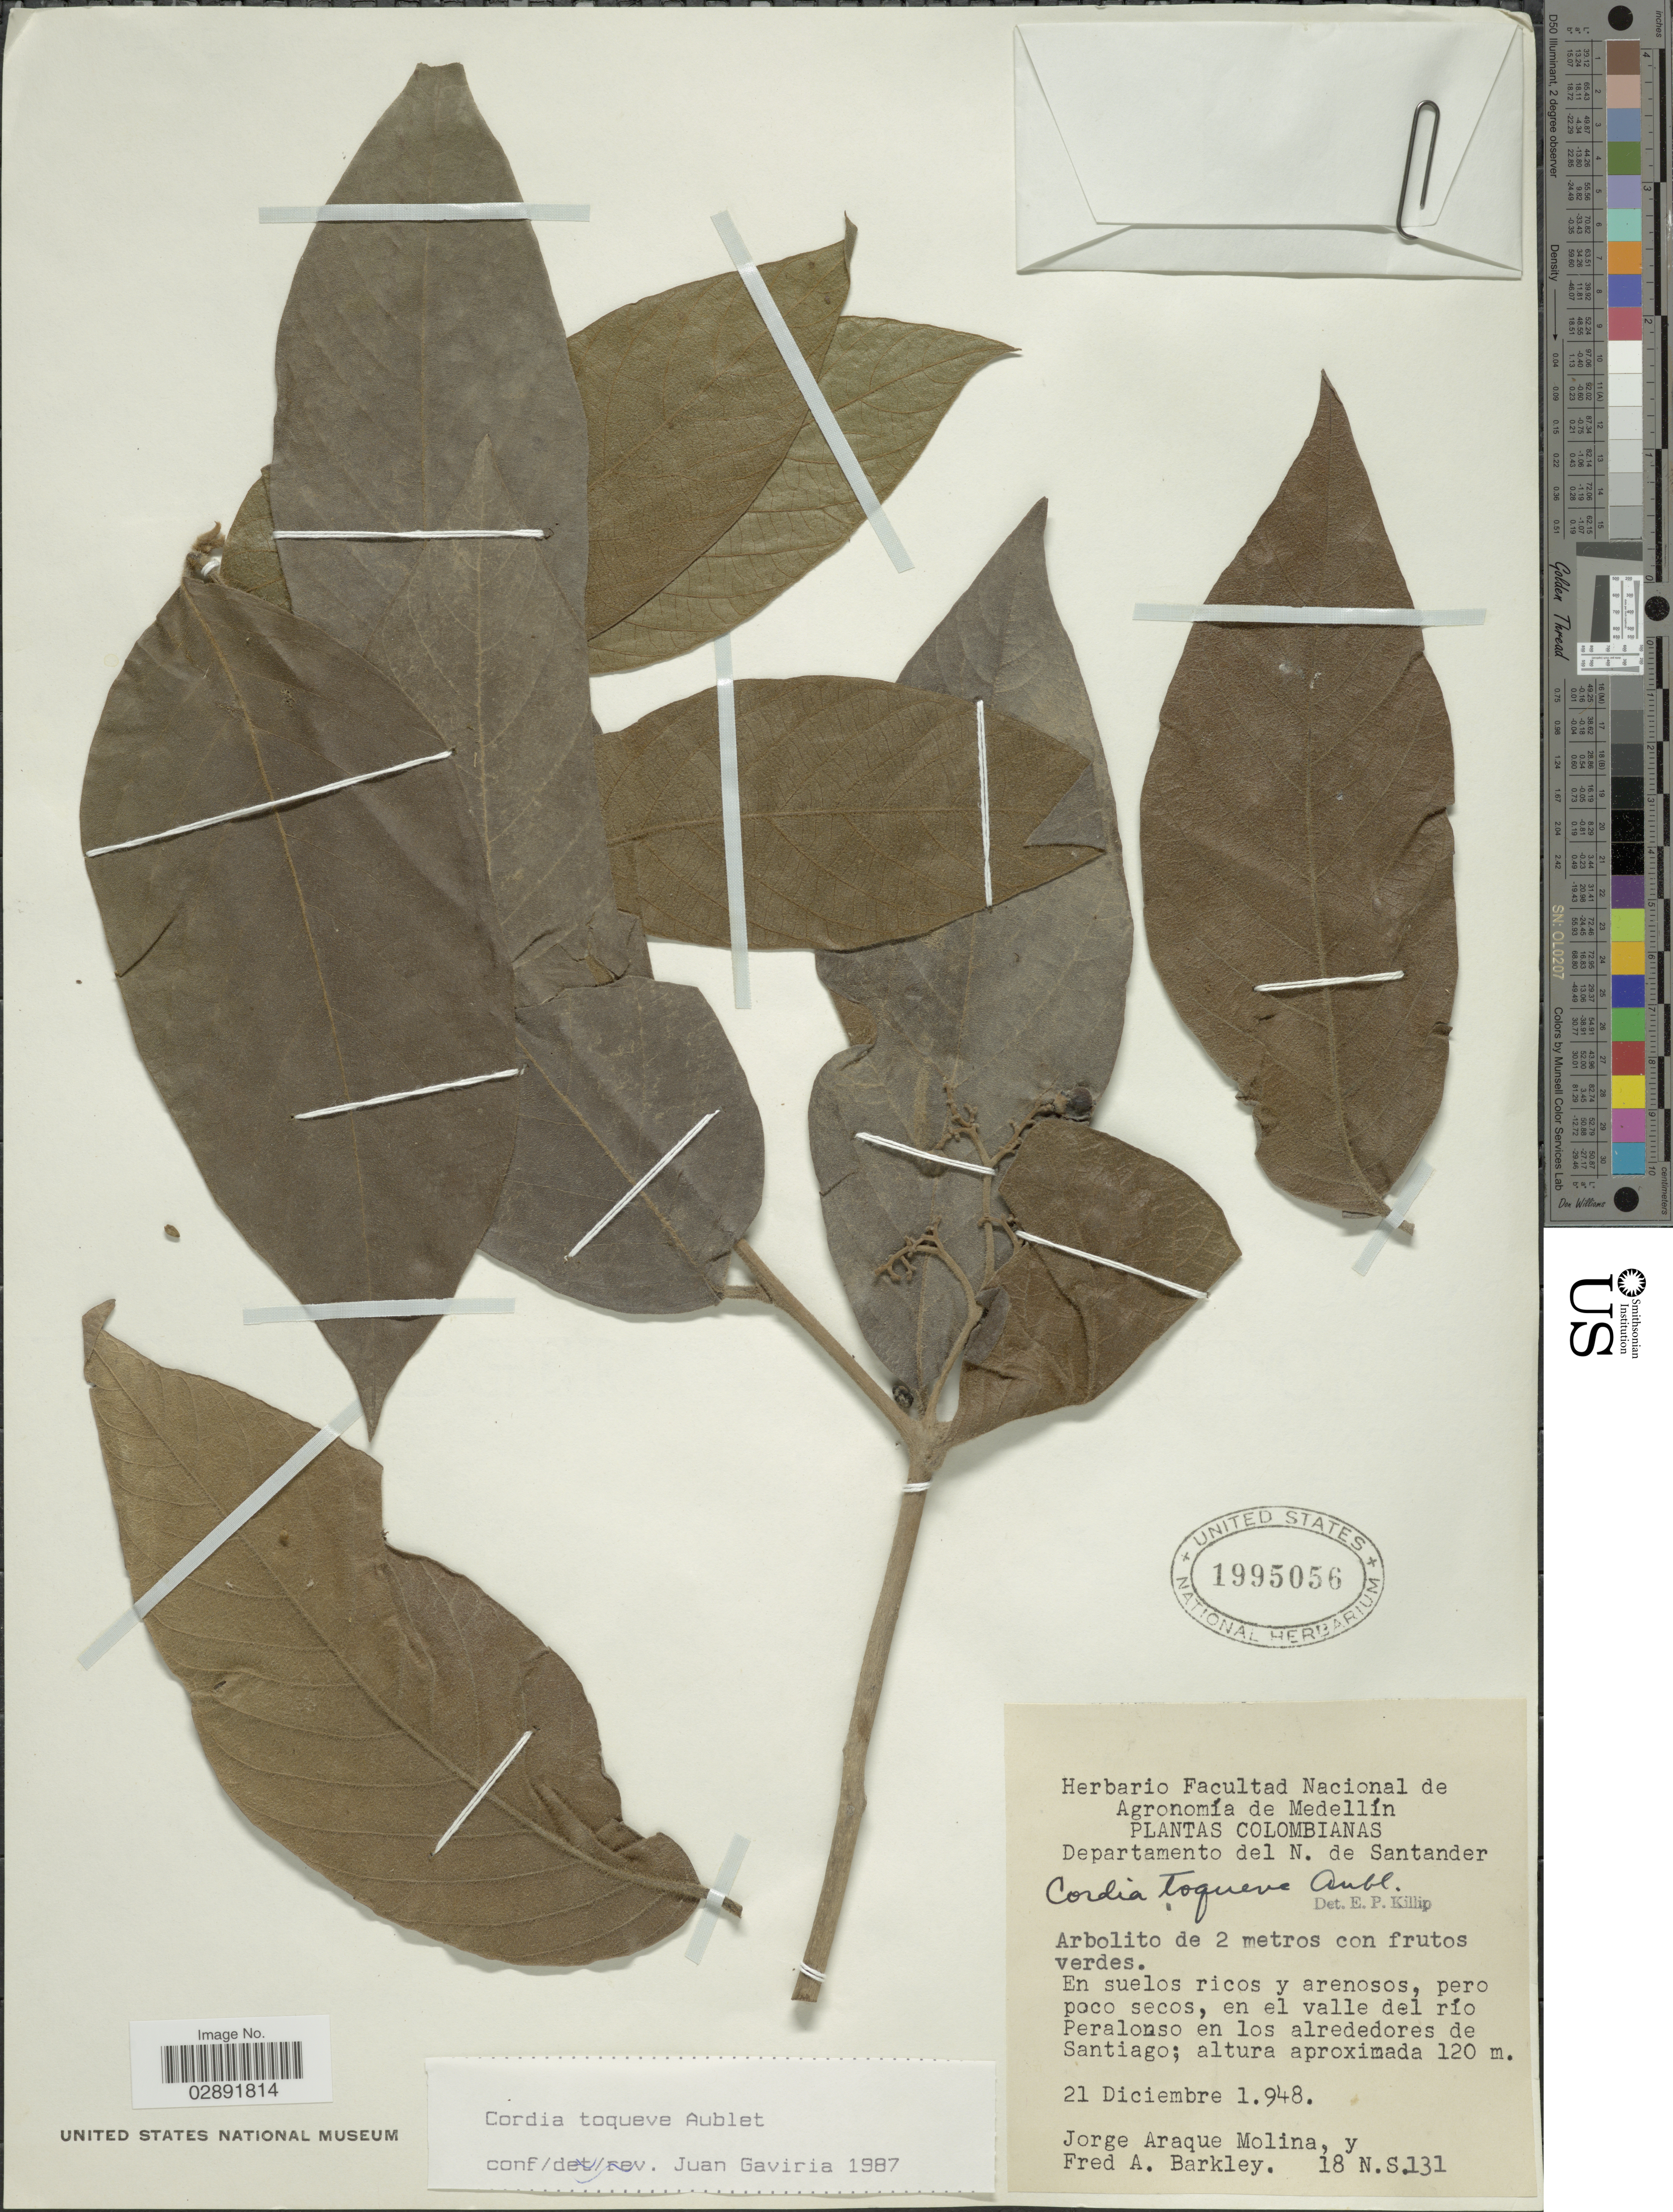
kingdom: Plantae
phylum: Tracheophyta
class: Magnoliopsida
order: Boraginales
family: Cordiaceae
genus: Cordia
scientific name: Cordia toqueve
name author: Aubl.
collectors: J. Araque Molina & F. A. Barkley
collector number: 18N.S.131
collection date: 1948-12-21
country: Colombia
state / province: Norte de Santander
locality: Departamento del N. de Santander, en el valle del río Peralonso en los alrededores de Santiago.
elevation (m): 120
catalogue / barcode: US 1995056